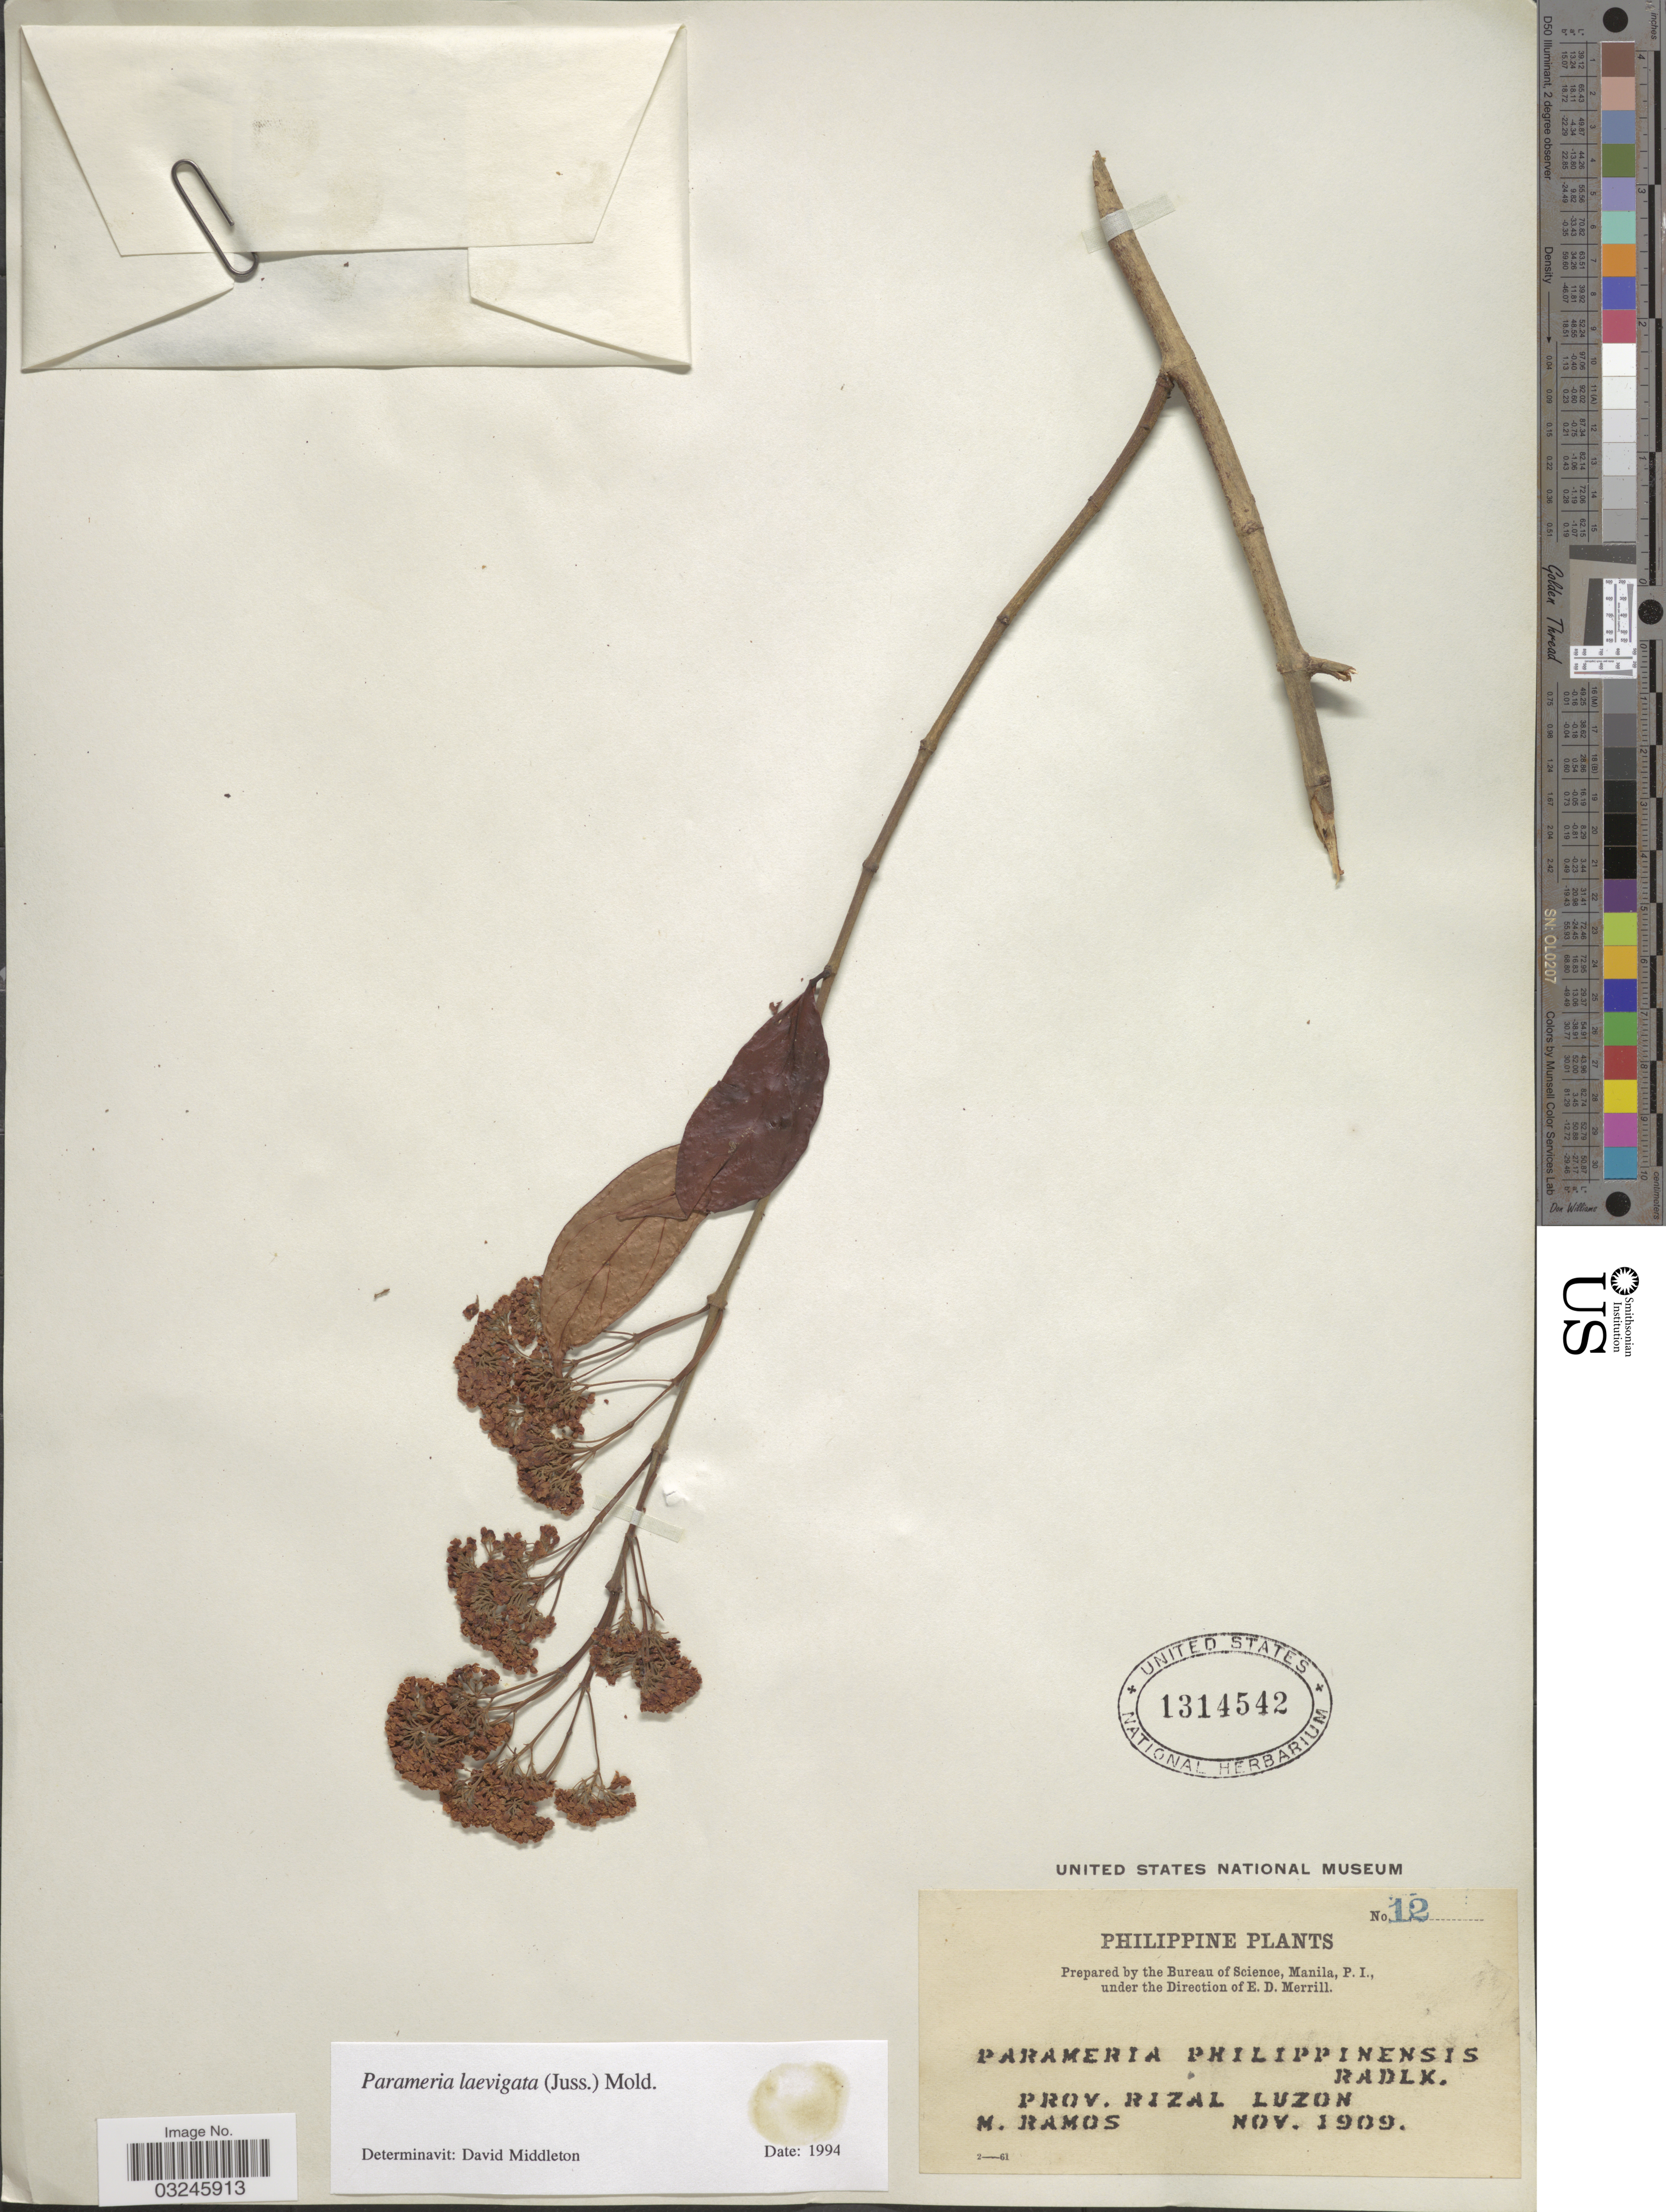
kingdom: Plantae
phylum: Tracheophyta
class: Magnoliopsida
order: Gentianales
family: Apocynaceae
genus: Parameria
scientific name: Parameria laevigata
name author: (Juss.) Moldenke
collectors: M. Ramos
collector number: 12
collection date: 1909-11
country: Philippines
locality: Prov. Rizal, Luzon.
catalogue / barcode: US 1314542